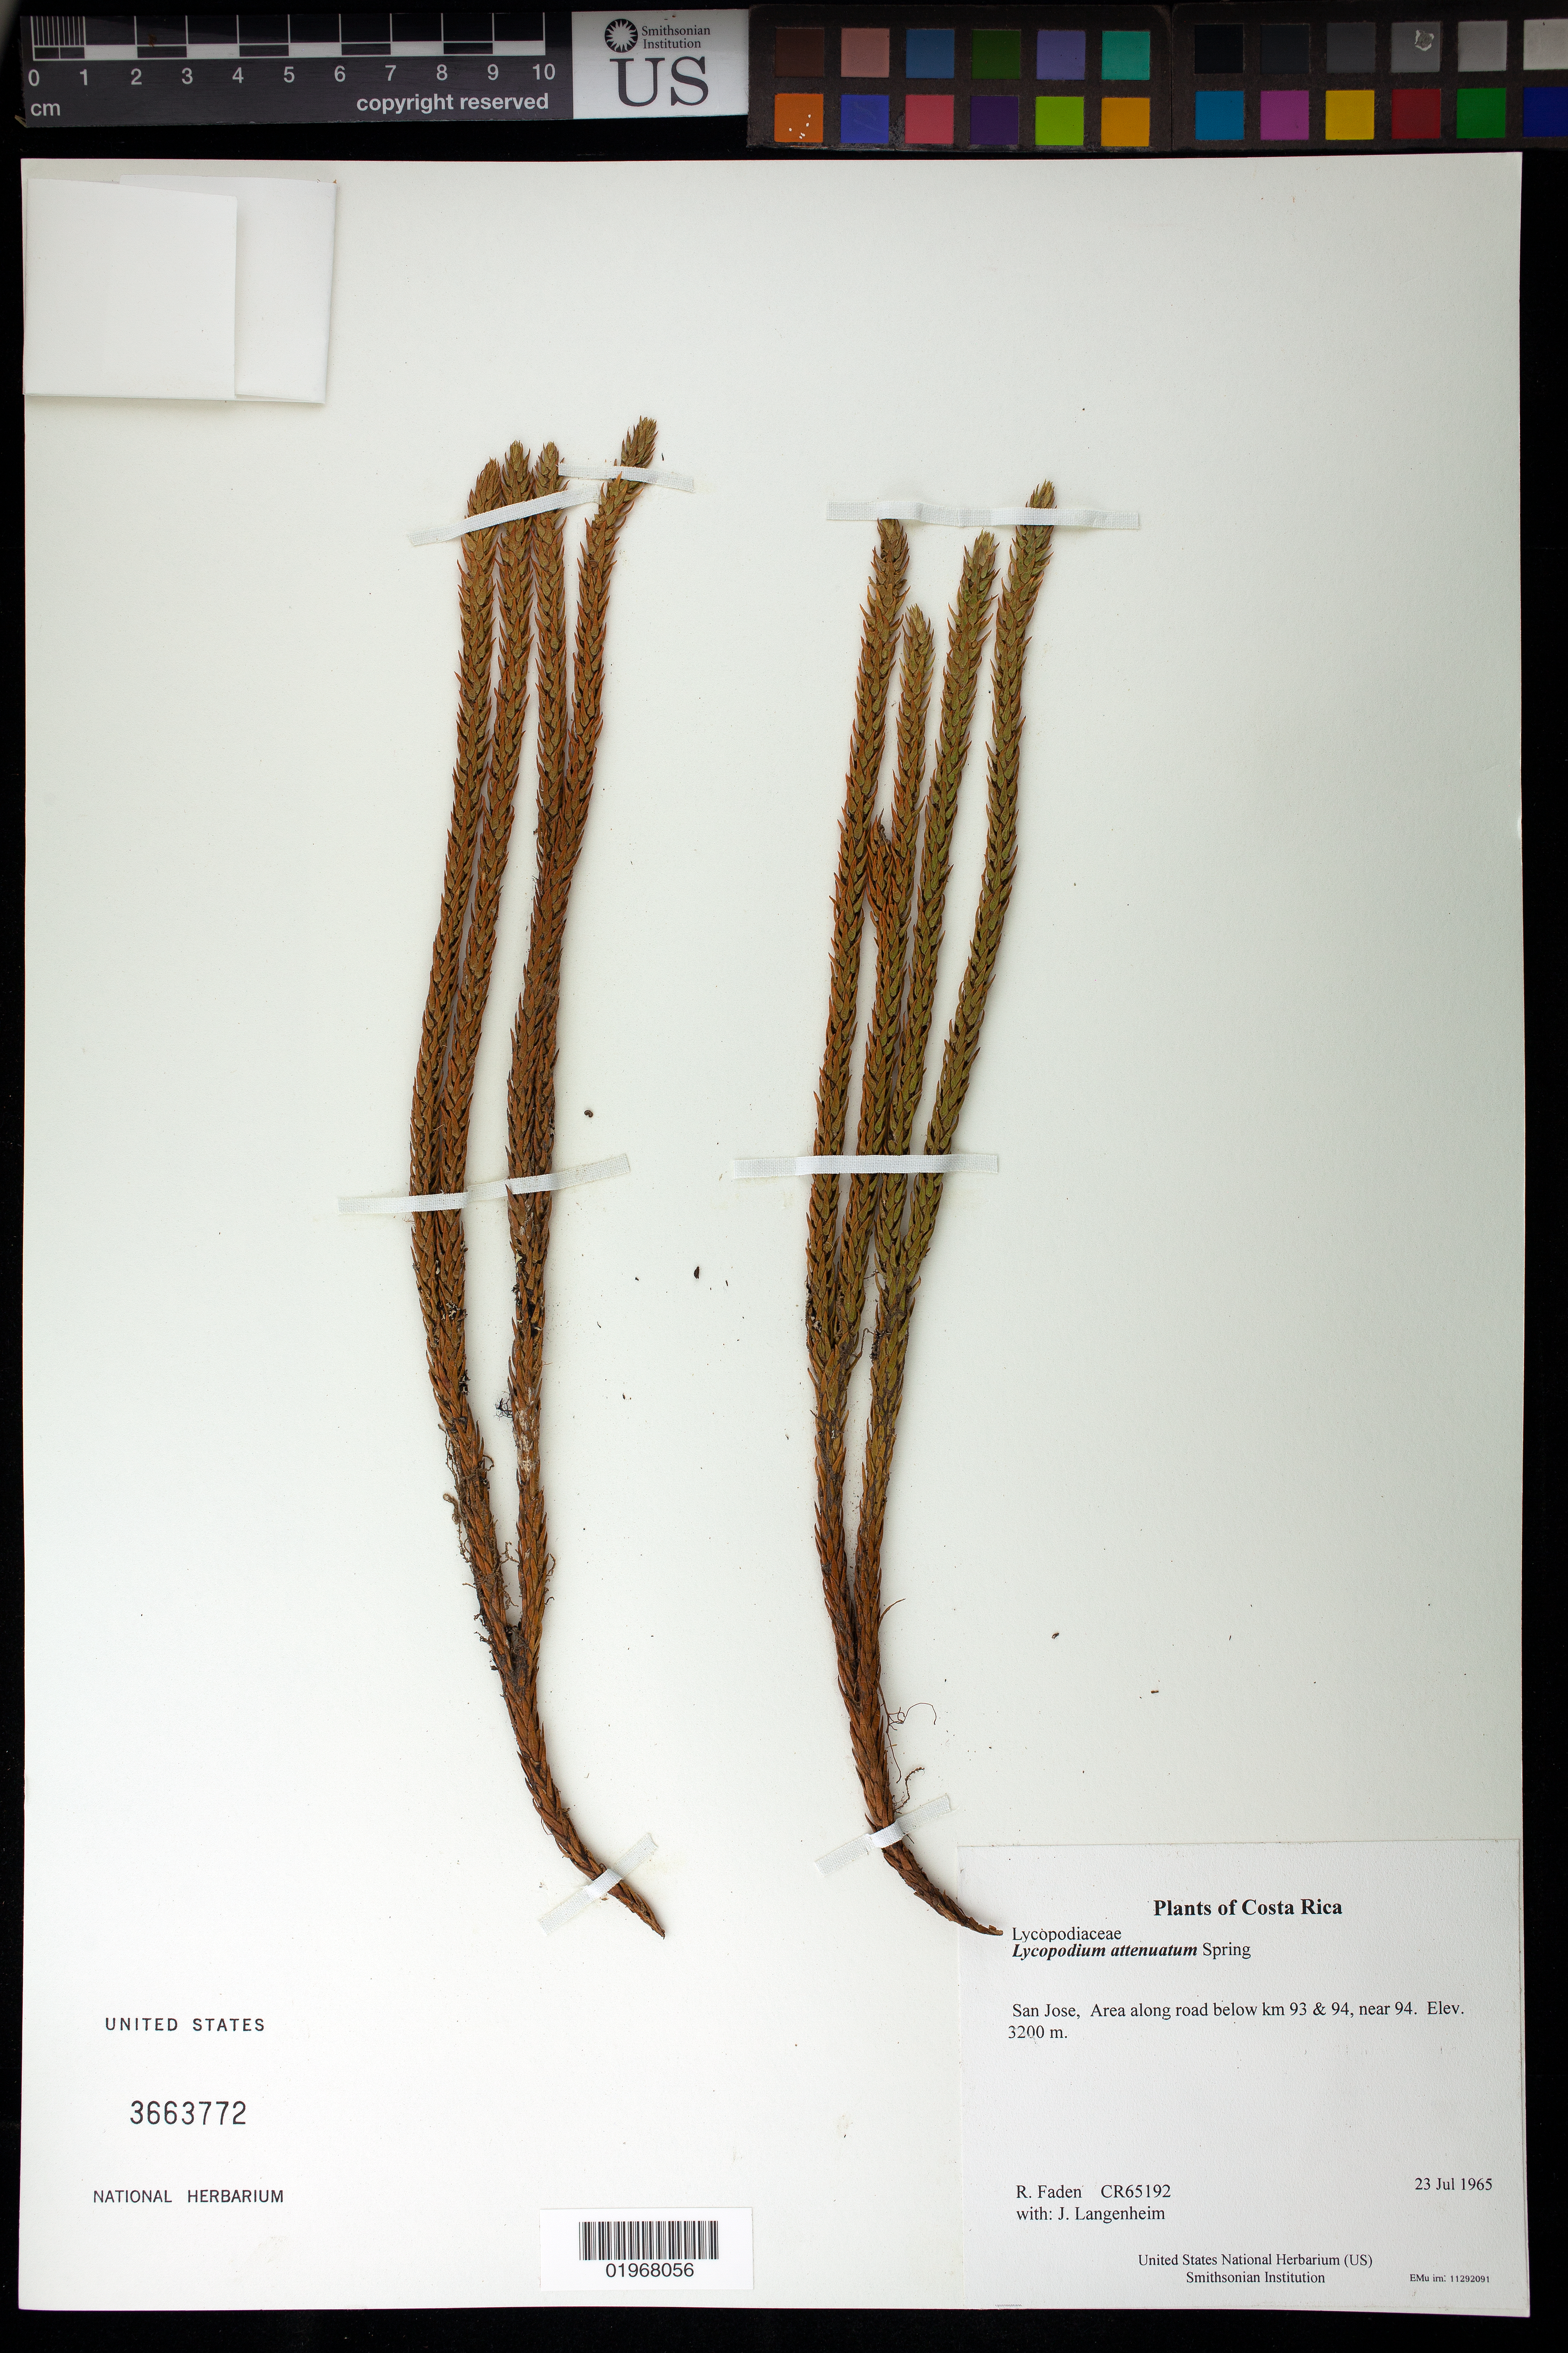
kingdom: Plantae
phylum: Tracheophyta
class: Lycopodiopsida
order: Lycopodiales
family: Lycopodiaceae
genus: Phlegmariurus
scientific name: Phlegmariurus attenuatus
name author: (Spring) B. Øllg.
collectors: R. B. Faden & J. Langenheim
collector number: CR65192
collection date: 1965-07-23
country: Costa Rica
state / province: San Jose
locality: Area along road below km 93 & 94, near 94.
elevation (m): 3200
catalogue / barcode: US 3663772